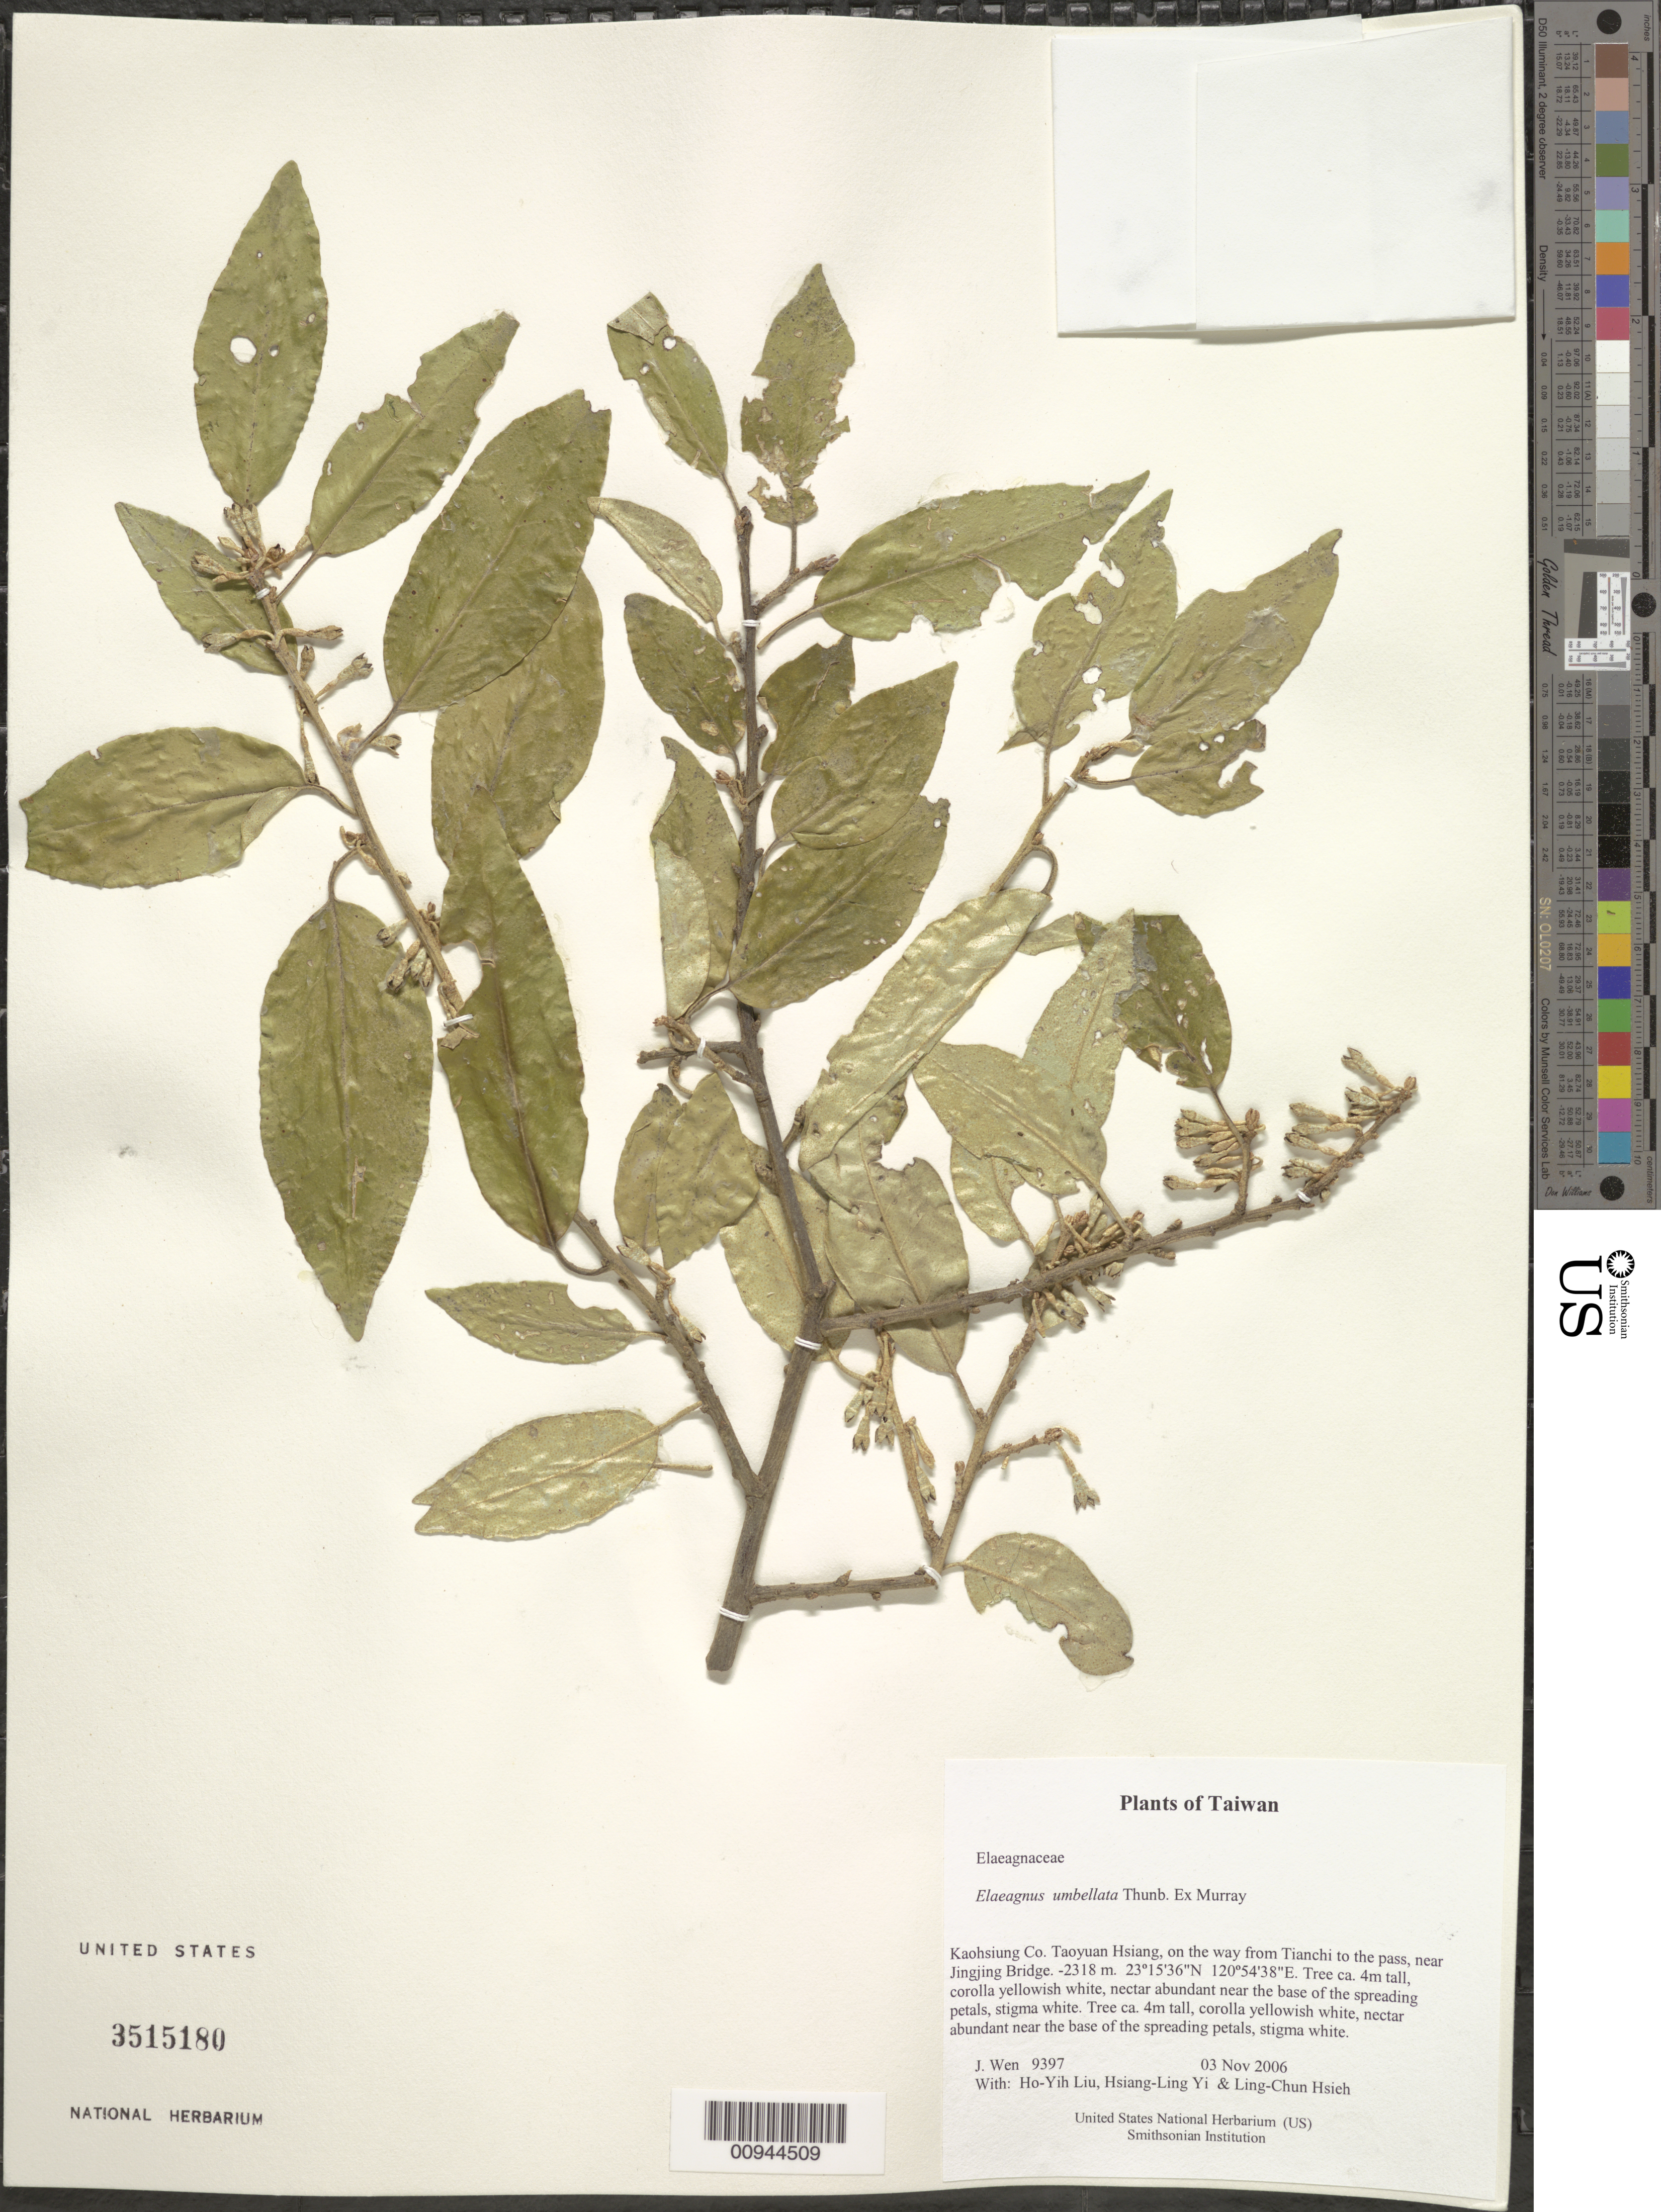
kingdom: Plantae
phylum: Tracheophyta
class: Magnoliopsida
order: Rosales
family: Elaeagnaceae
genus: Elaeagnus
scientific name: Elaeagnus umbellata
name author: Thunb.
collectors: J. Wen, H. Liu, H. l. Yi & L. Hsieh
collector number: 9397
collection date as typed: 03 Nov 2006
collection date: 2006-11-03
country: Taiwan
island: Taiwan [Formosa]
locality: Taoyuan Hsiang, on the way from Tianchi to the pass, near Jingjing Bridge.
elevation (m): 2318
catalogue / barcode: US 3515180